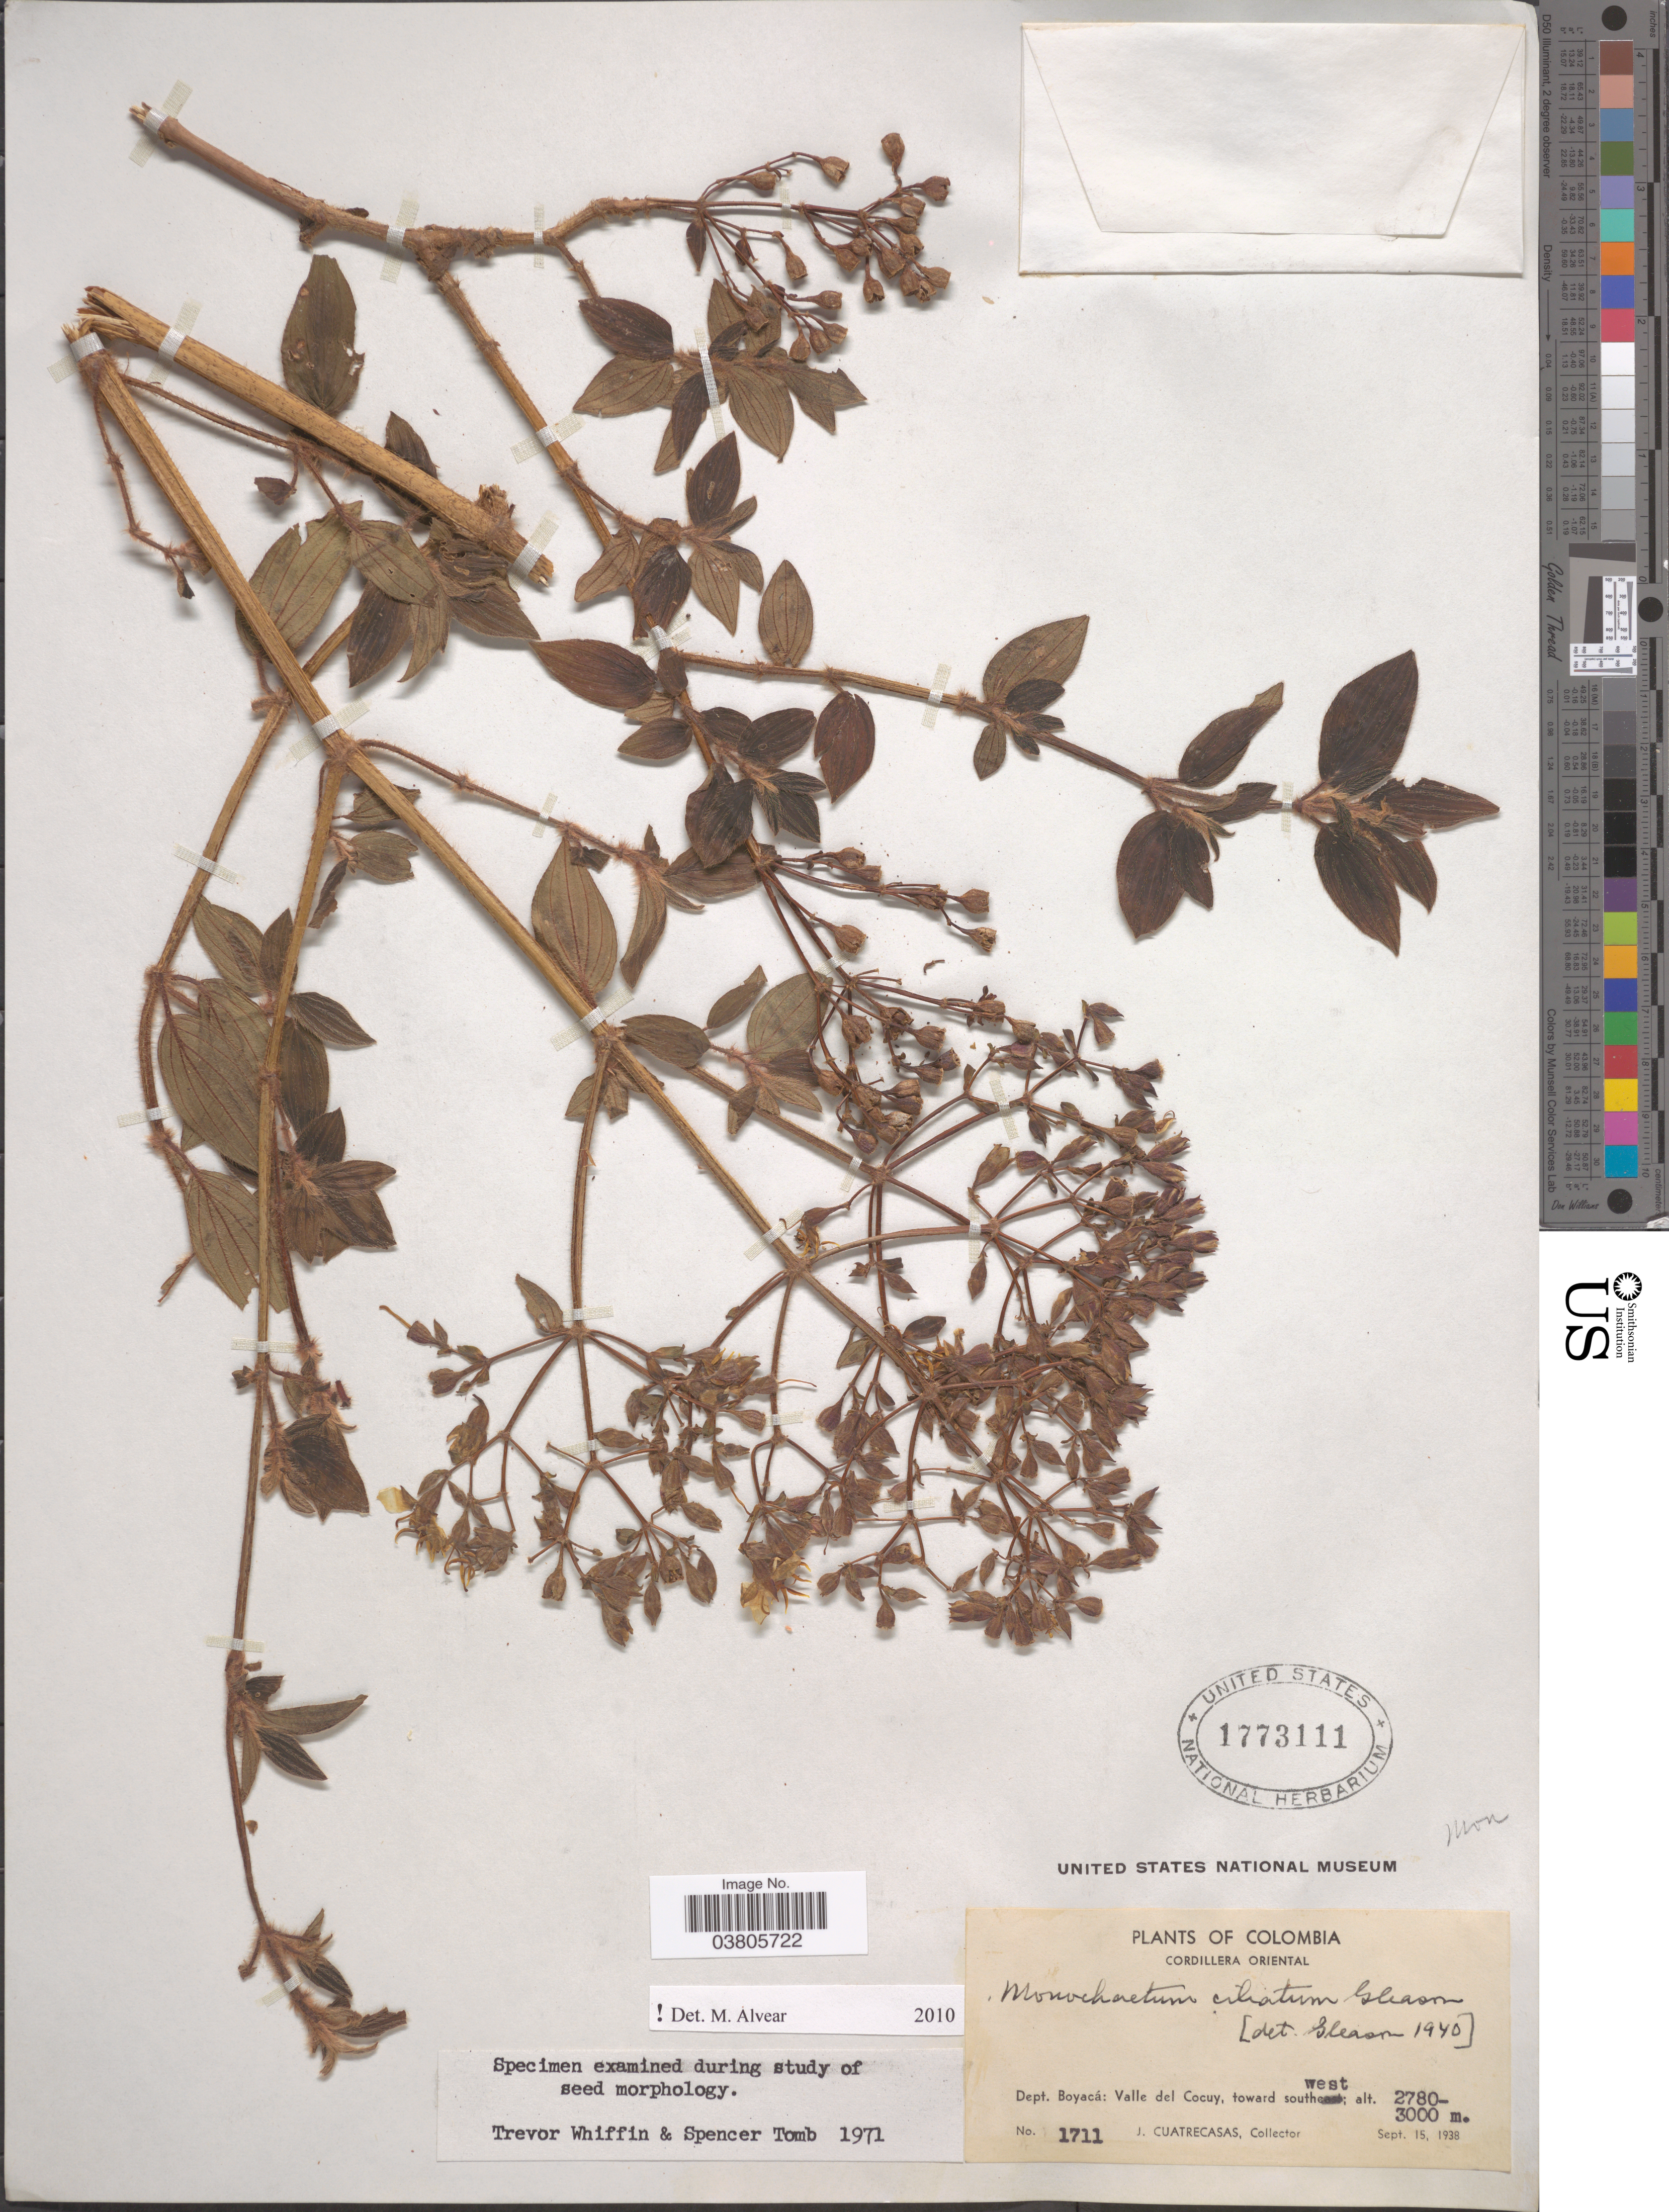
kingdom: Plantae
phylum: Tracheophyta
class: Magnoliopsida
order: Myrtales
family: Melastomataceae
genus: Monochaetum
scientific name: Monochaetum ciliatum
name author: Gleason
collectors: J. Cuatrecasas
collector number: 1711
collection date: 1938-09-15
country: Colombia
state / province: Boyacá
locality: Cordillera Oriental. Dept. Boyacá: Valle del Cocuy, toward southwest.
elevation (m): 2780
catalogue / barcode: US 1773111